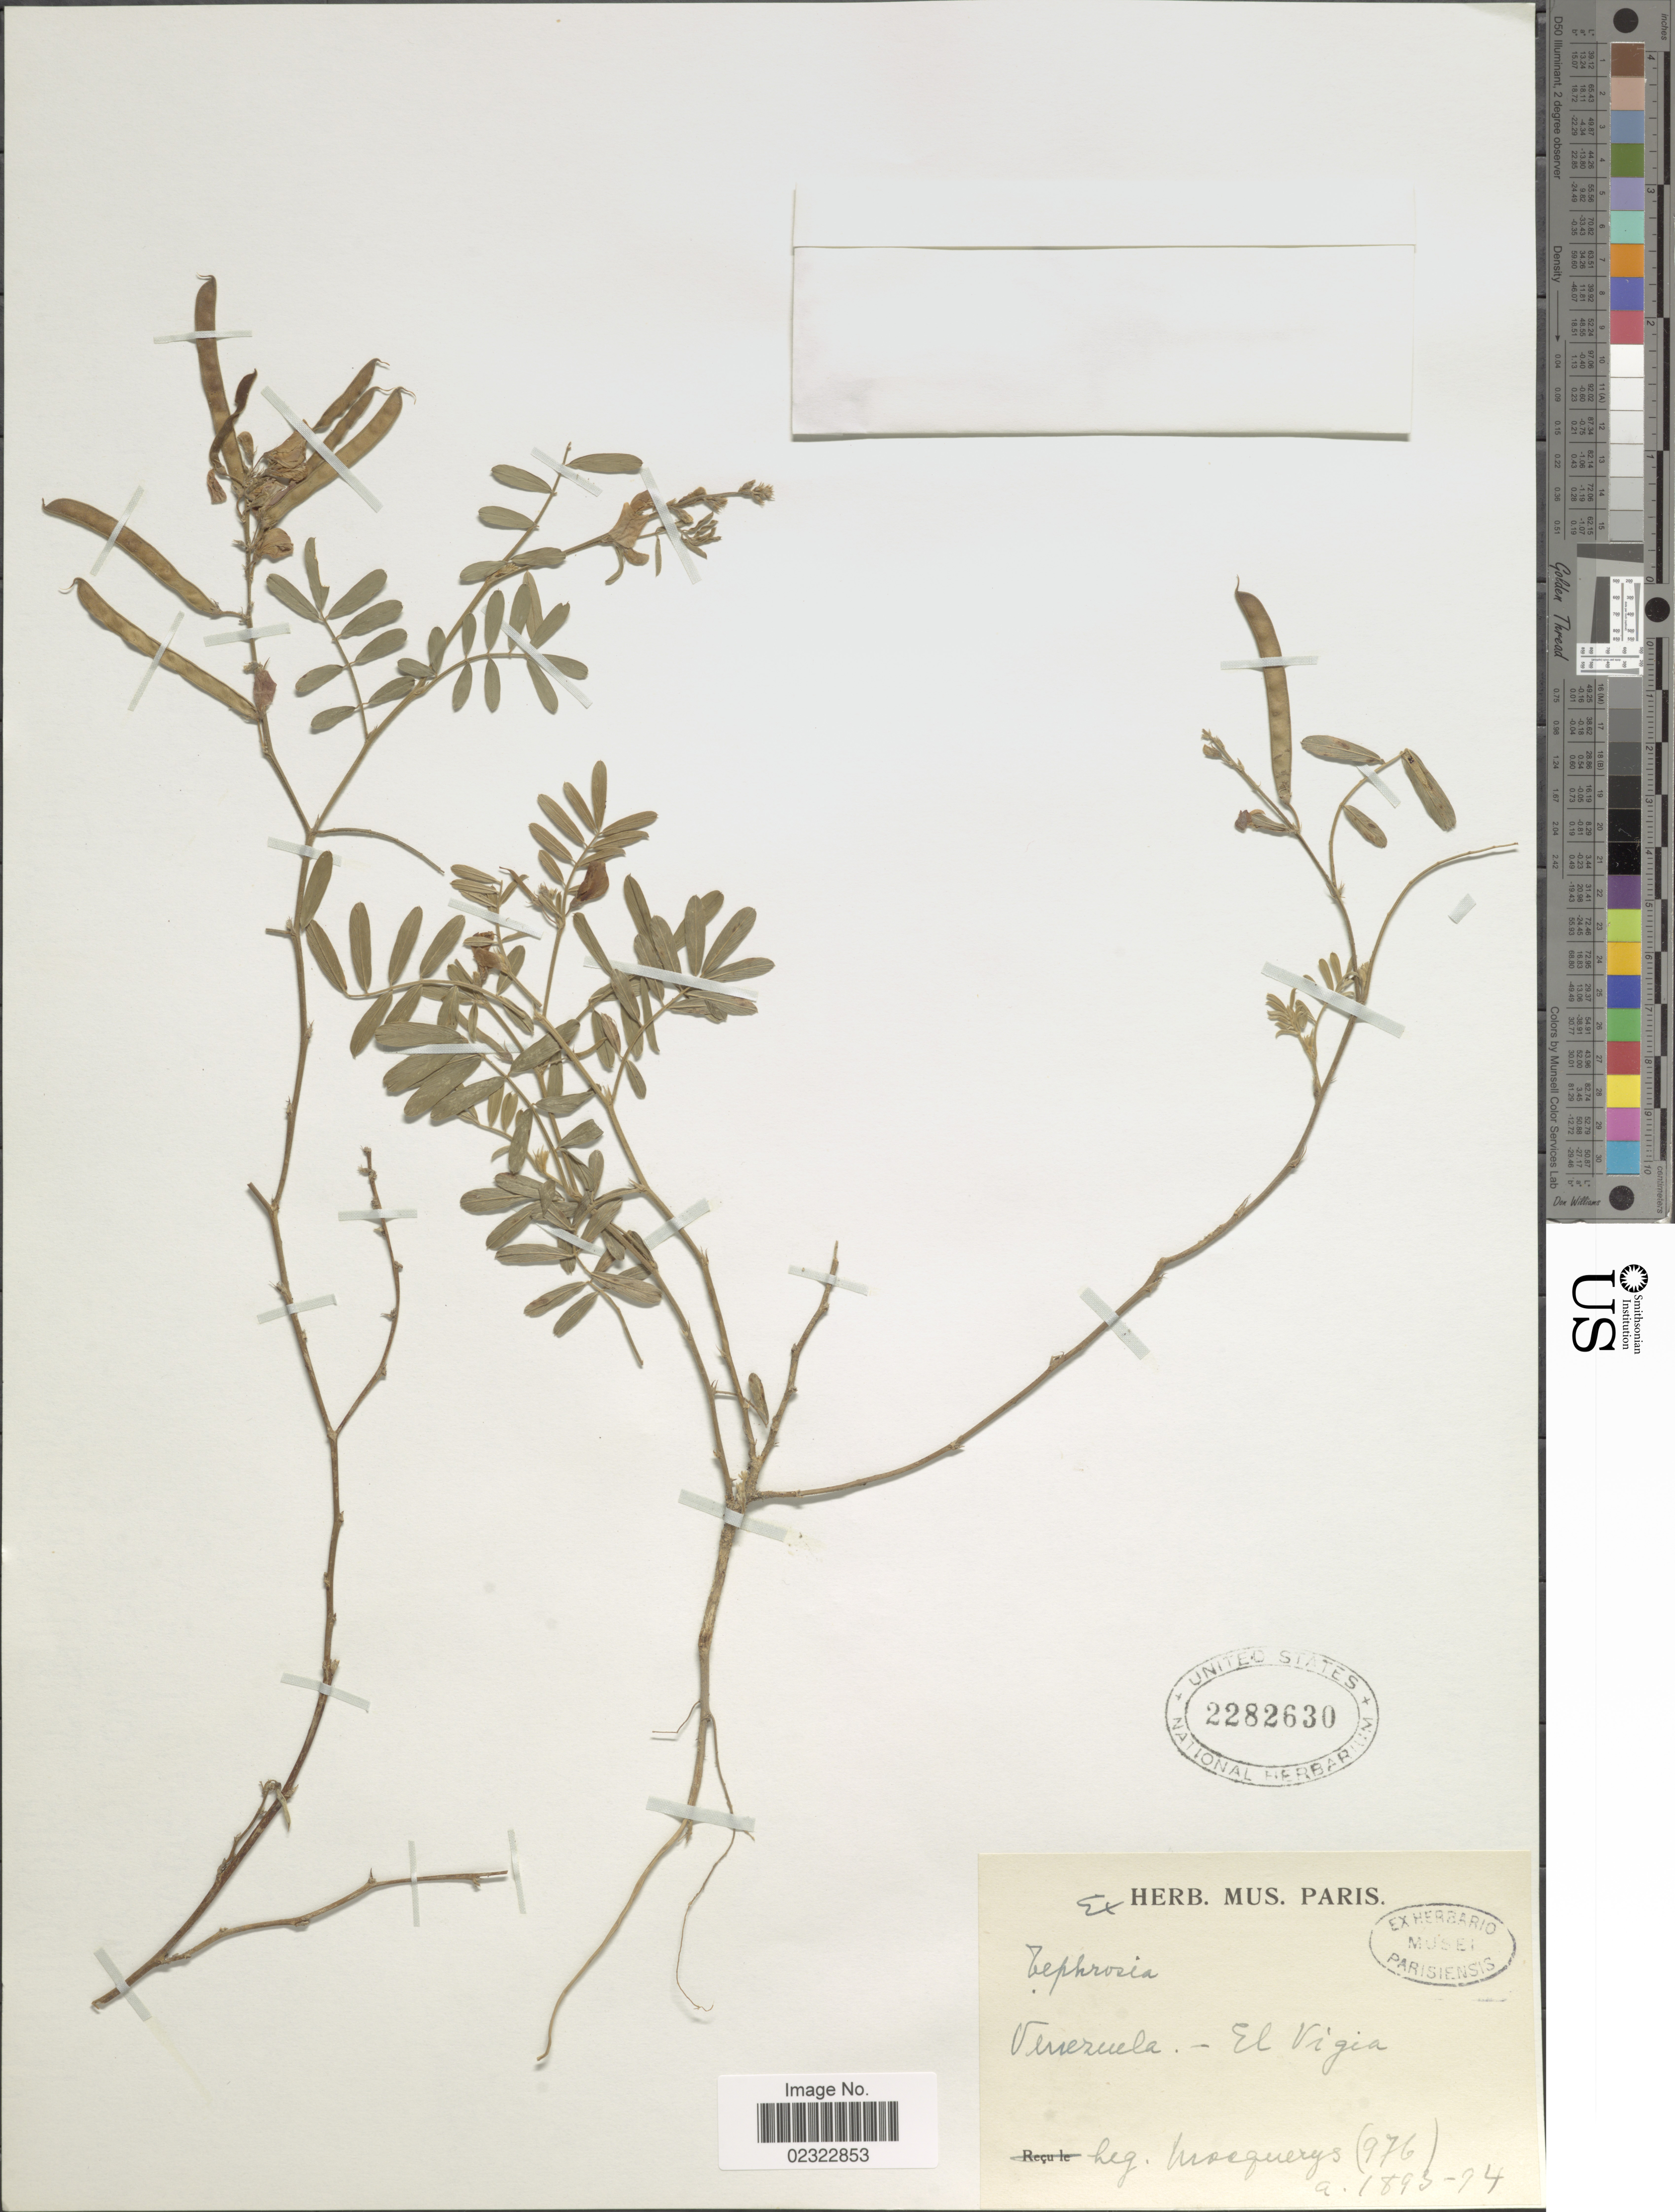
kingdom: Plantae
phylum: Tracheophyta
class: Magnoliopsida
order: Fabales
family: Fabaceae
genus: Tephrosia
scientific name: Tephrosia cinerea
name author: (L.) Pers.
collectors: A. Mocquerys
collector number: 976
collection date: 1893/1894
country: Venezuela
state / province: Mérida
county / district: Alberto Adriani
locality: El Vigía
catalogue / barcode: US 2282630